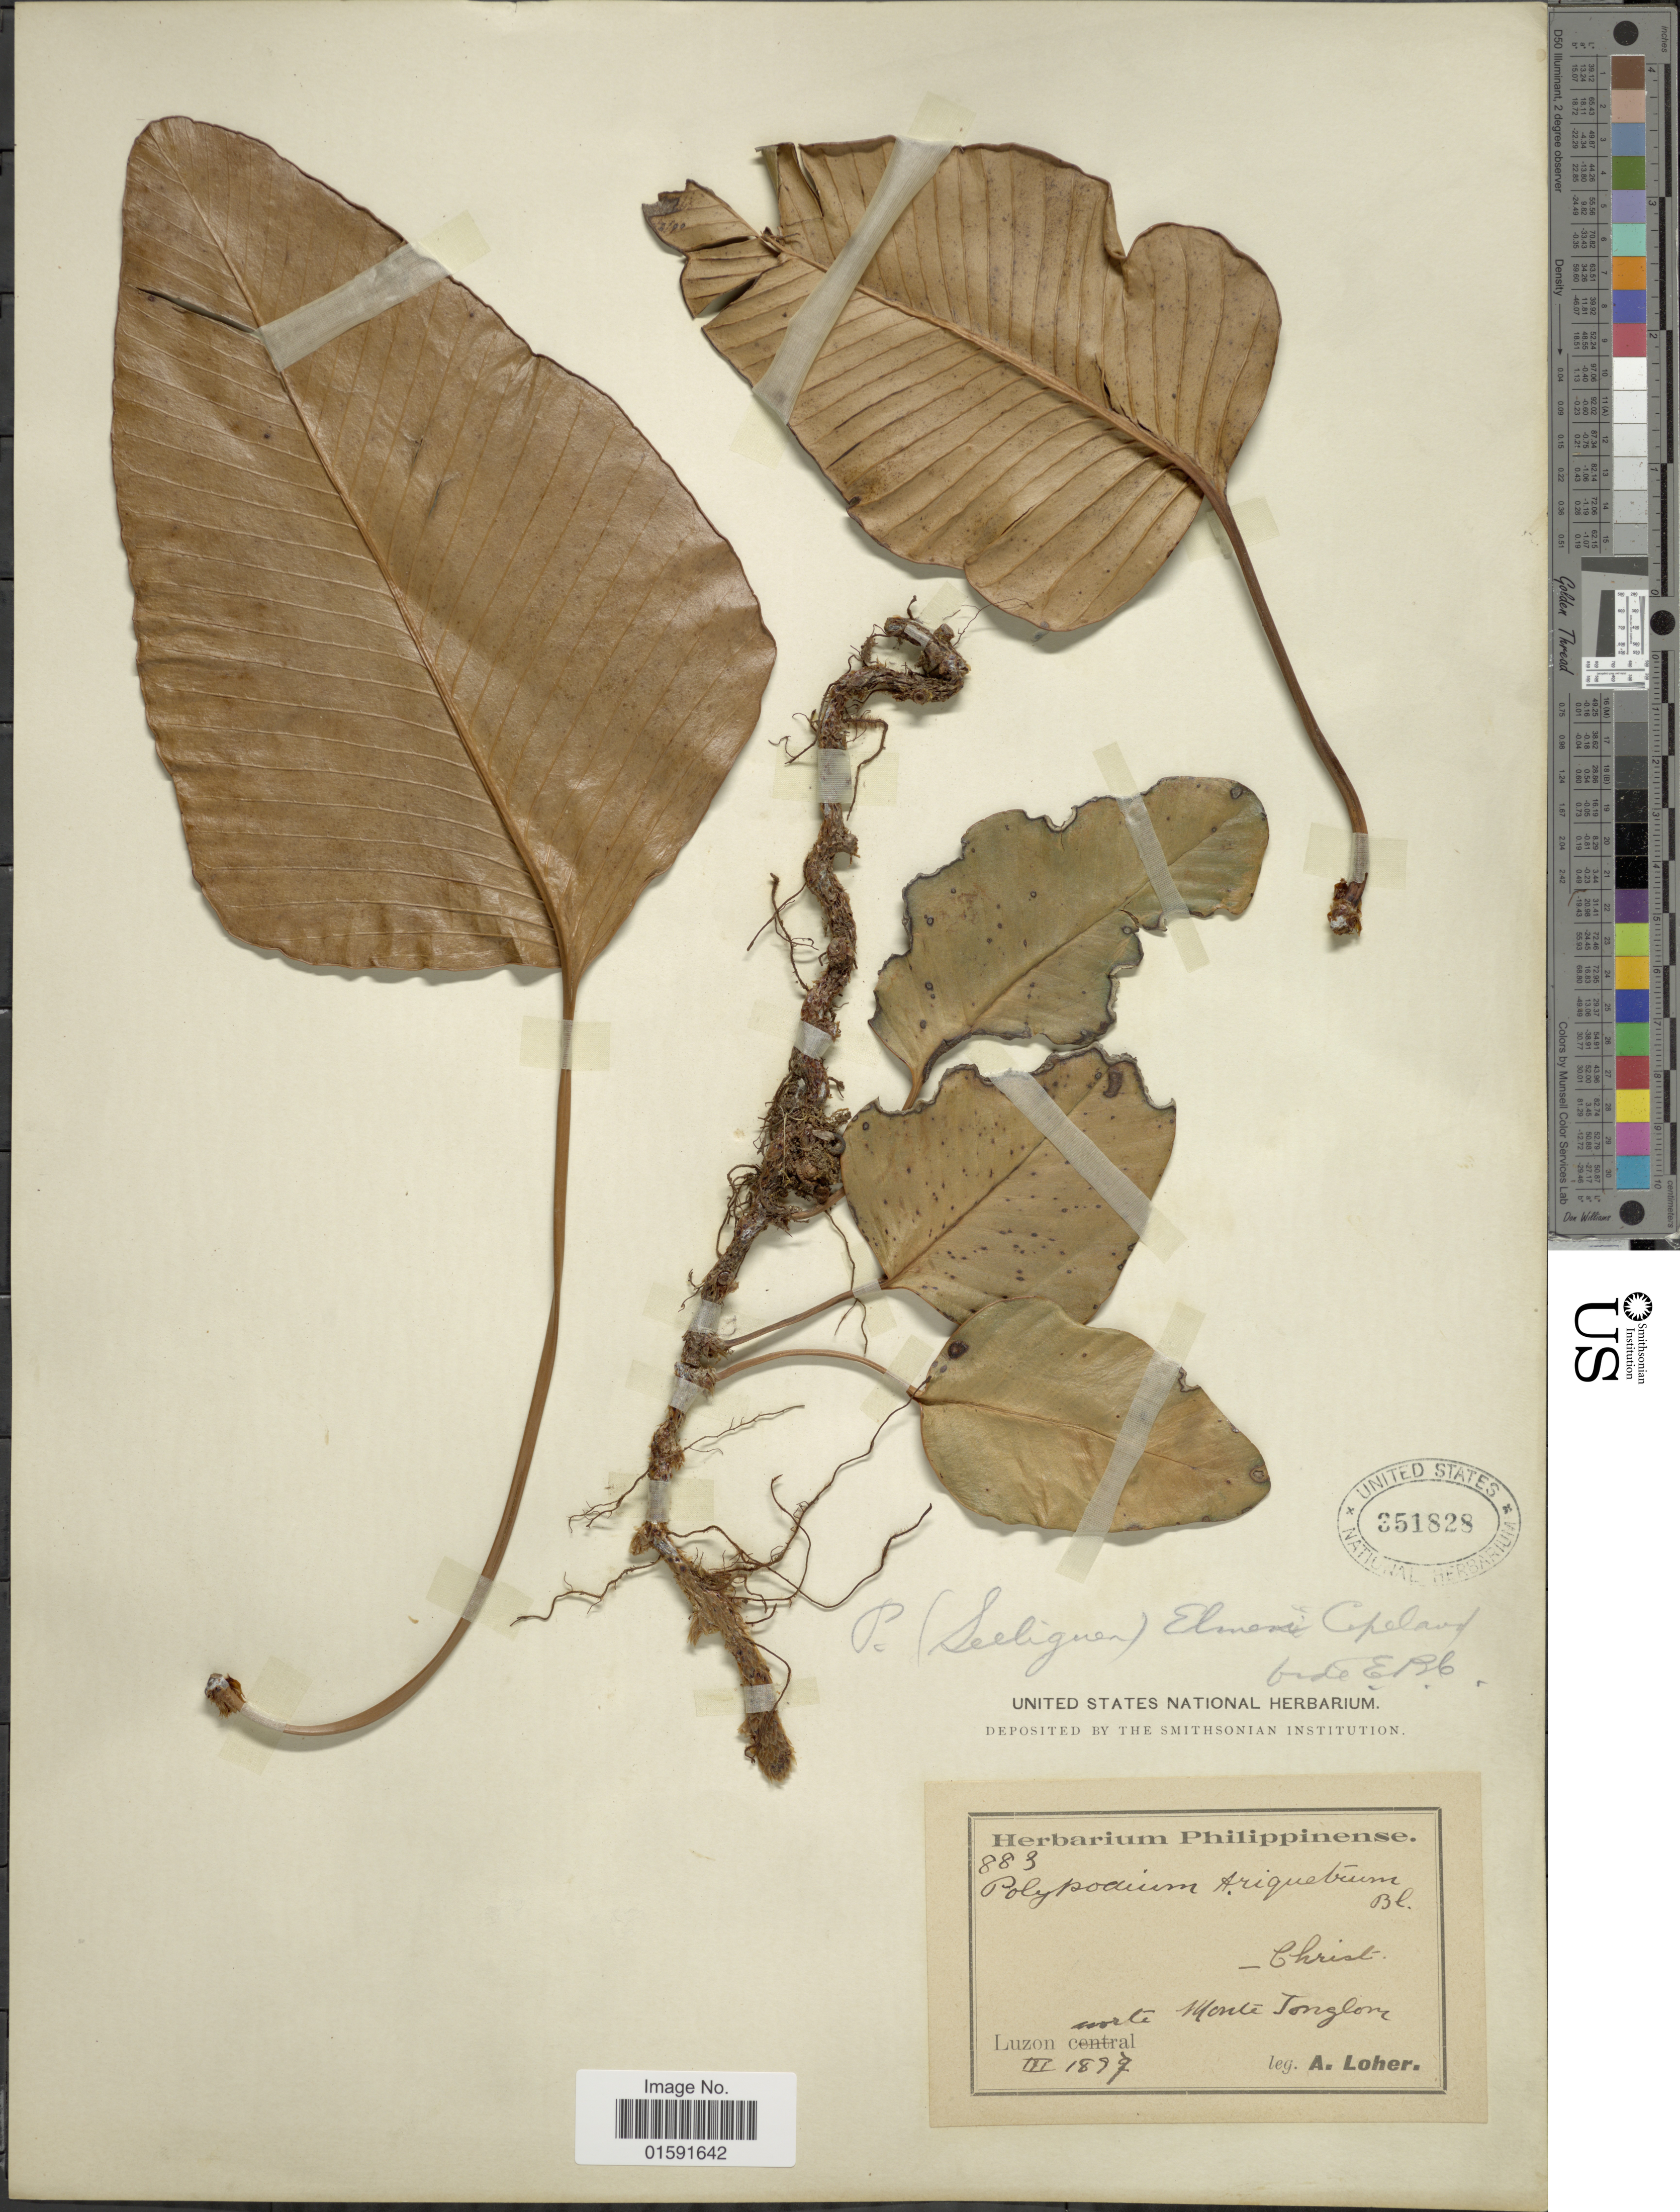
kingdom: Plantae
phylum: Tracheophyta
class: Polypodiopsida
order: Polypodiales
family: Polypodiaceae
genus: Selliguea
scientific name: Selliguea elmeri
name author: (Copel.) Ching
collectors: A. Loher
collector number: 883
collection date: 1827-03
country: Philippines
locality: Luzon, Norte, Monte Tonglon.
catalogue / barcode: US 351828